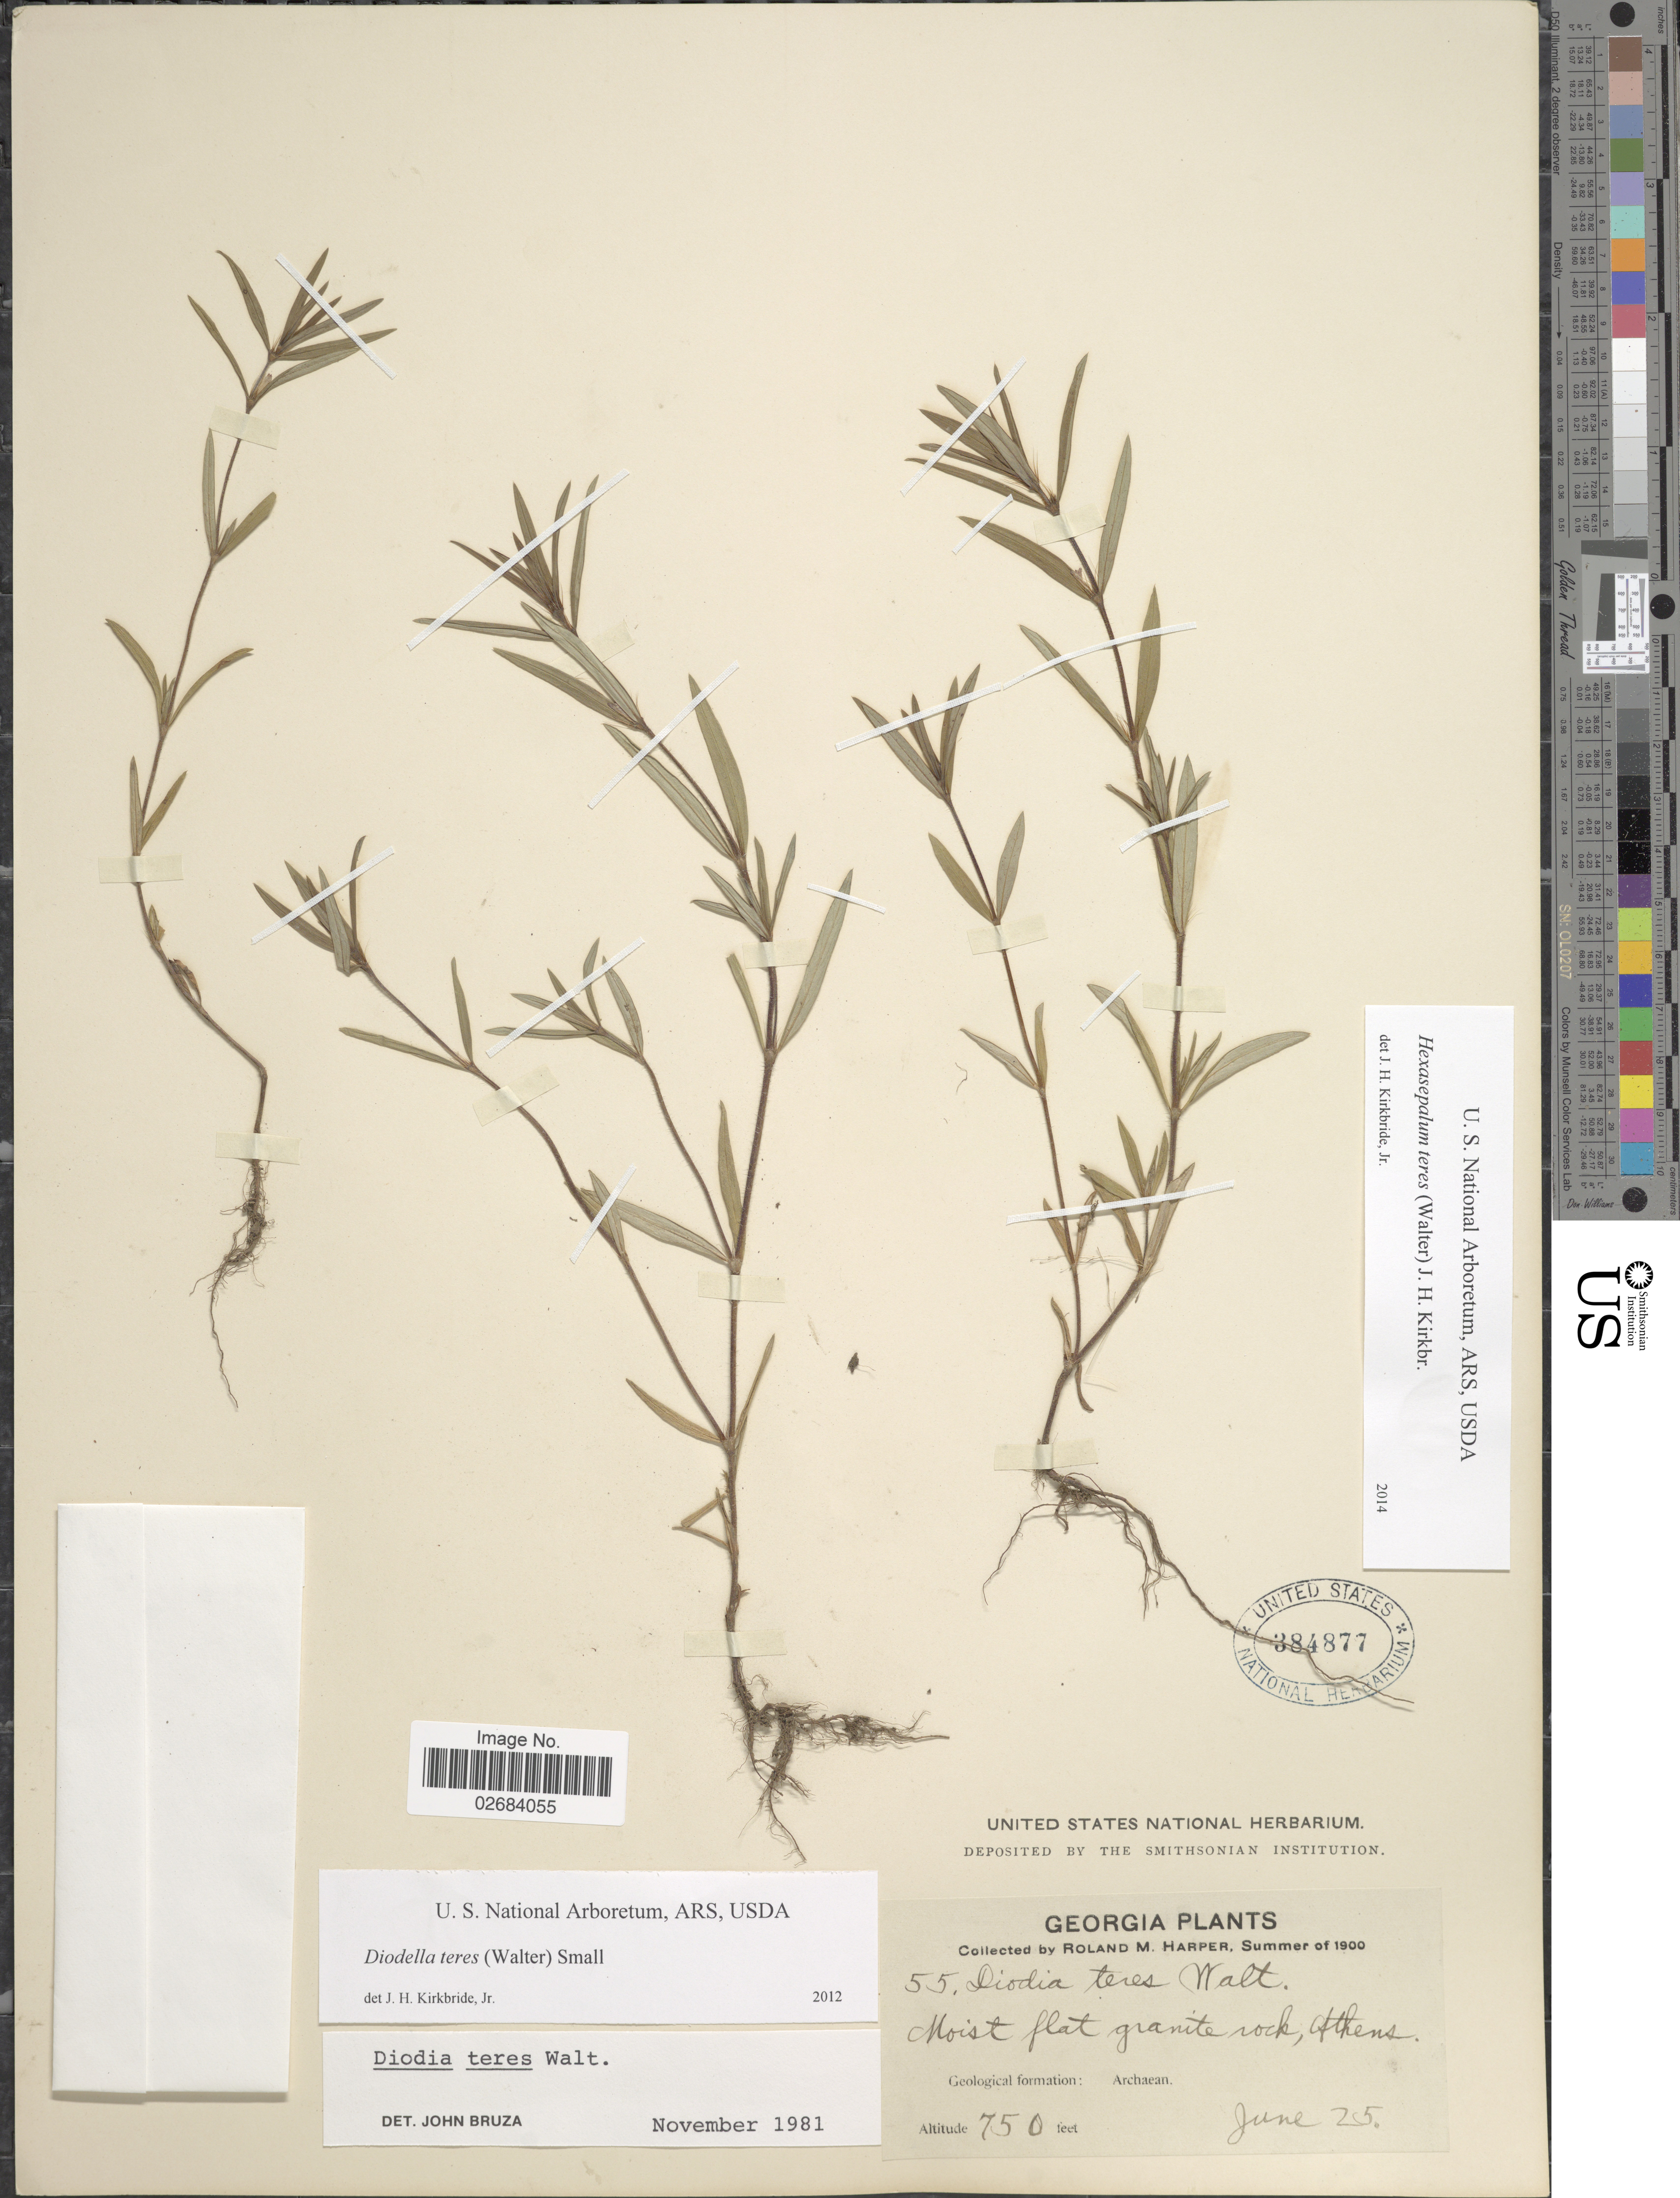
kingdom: Plantae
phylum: Tracheophyta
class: Magnoliopsida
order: Gentianales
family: Rubiaceae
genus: Diodia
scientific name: Diodia teres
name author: Walter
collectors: R. M. Harper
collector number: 55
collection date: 1900-06-25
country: United States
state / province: Georgia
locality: Moist flat granite rock, Athens.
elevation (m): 229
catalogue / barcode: US 384877